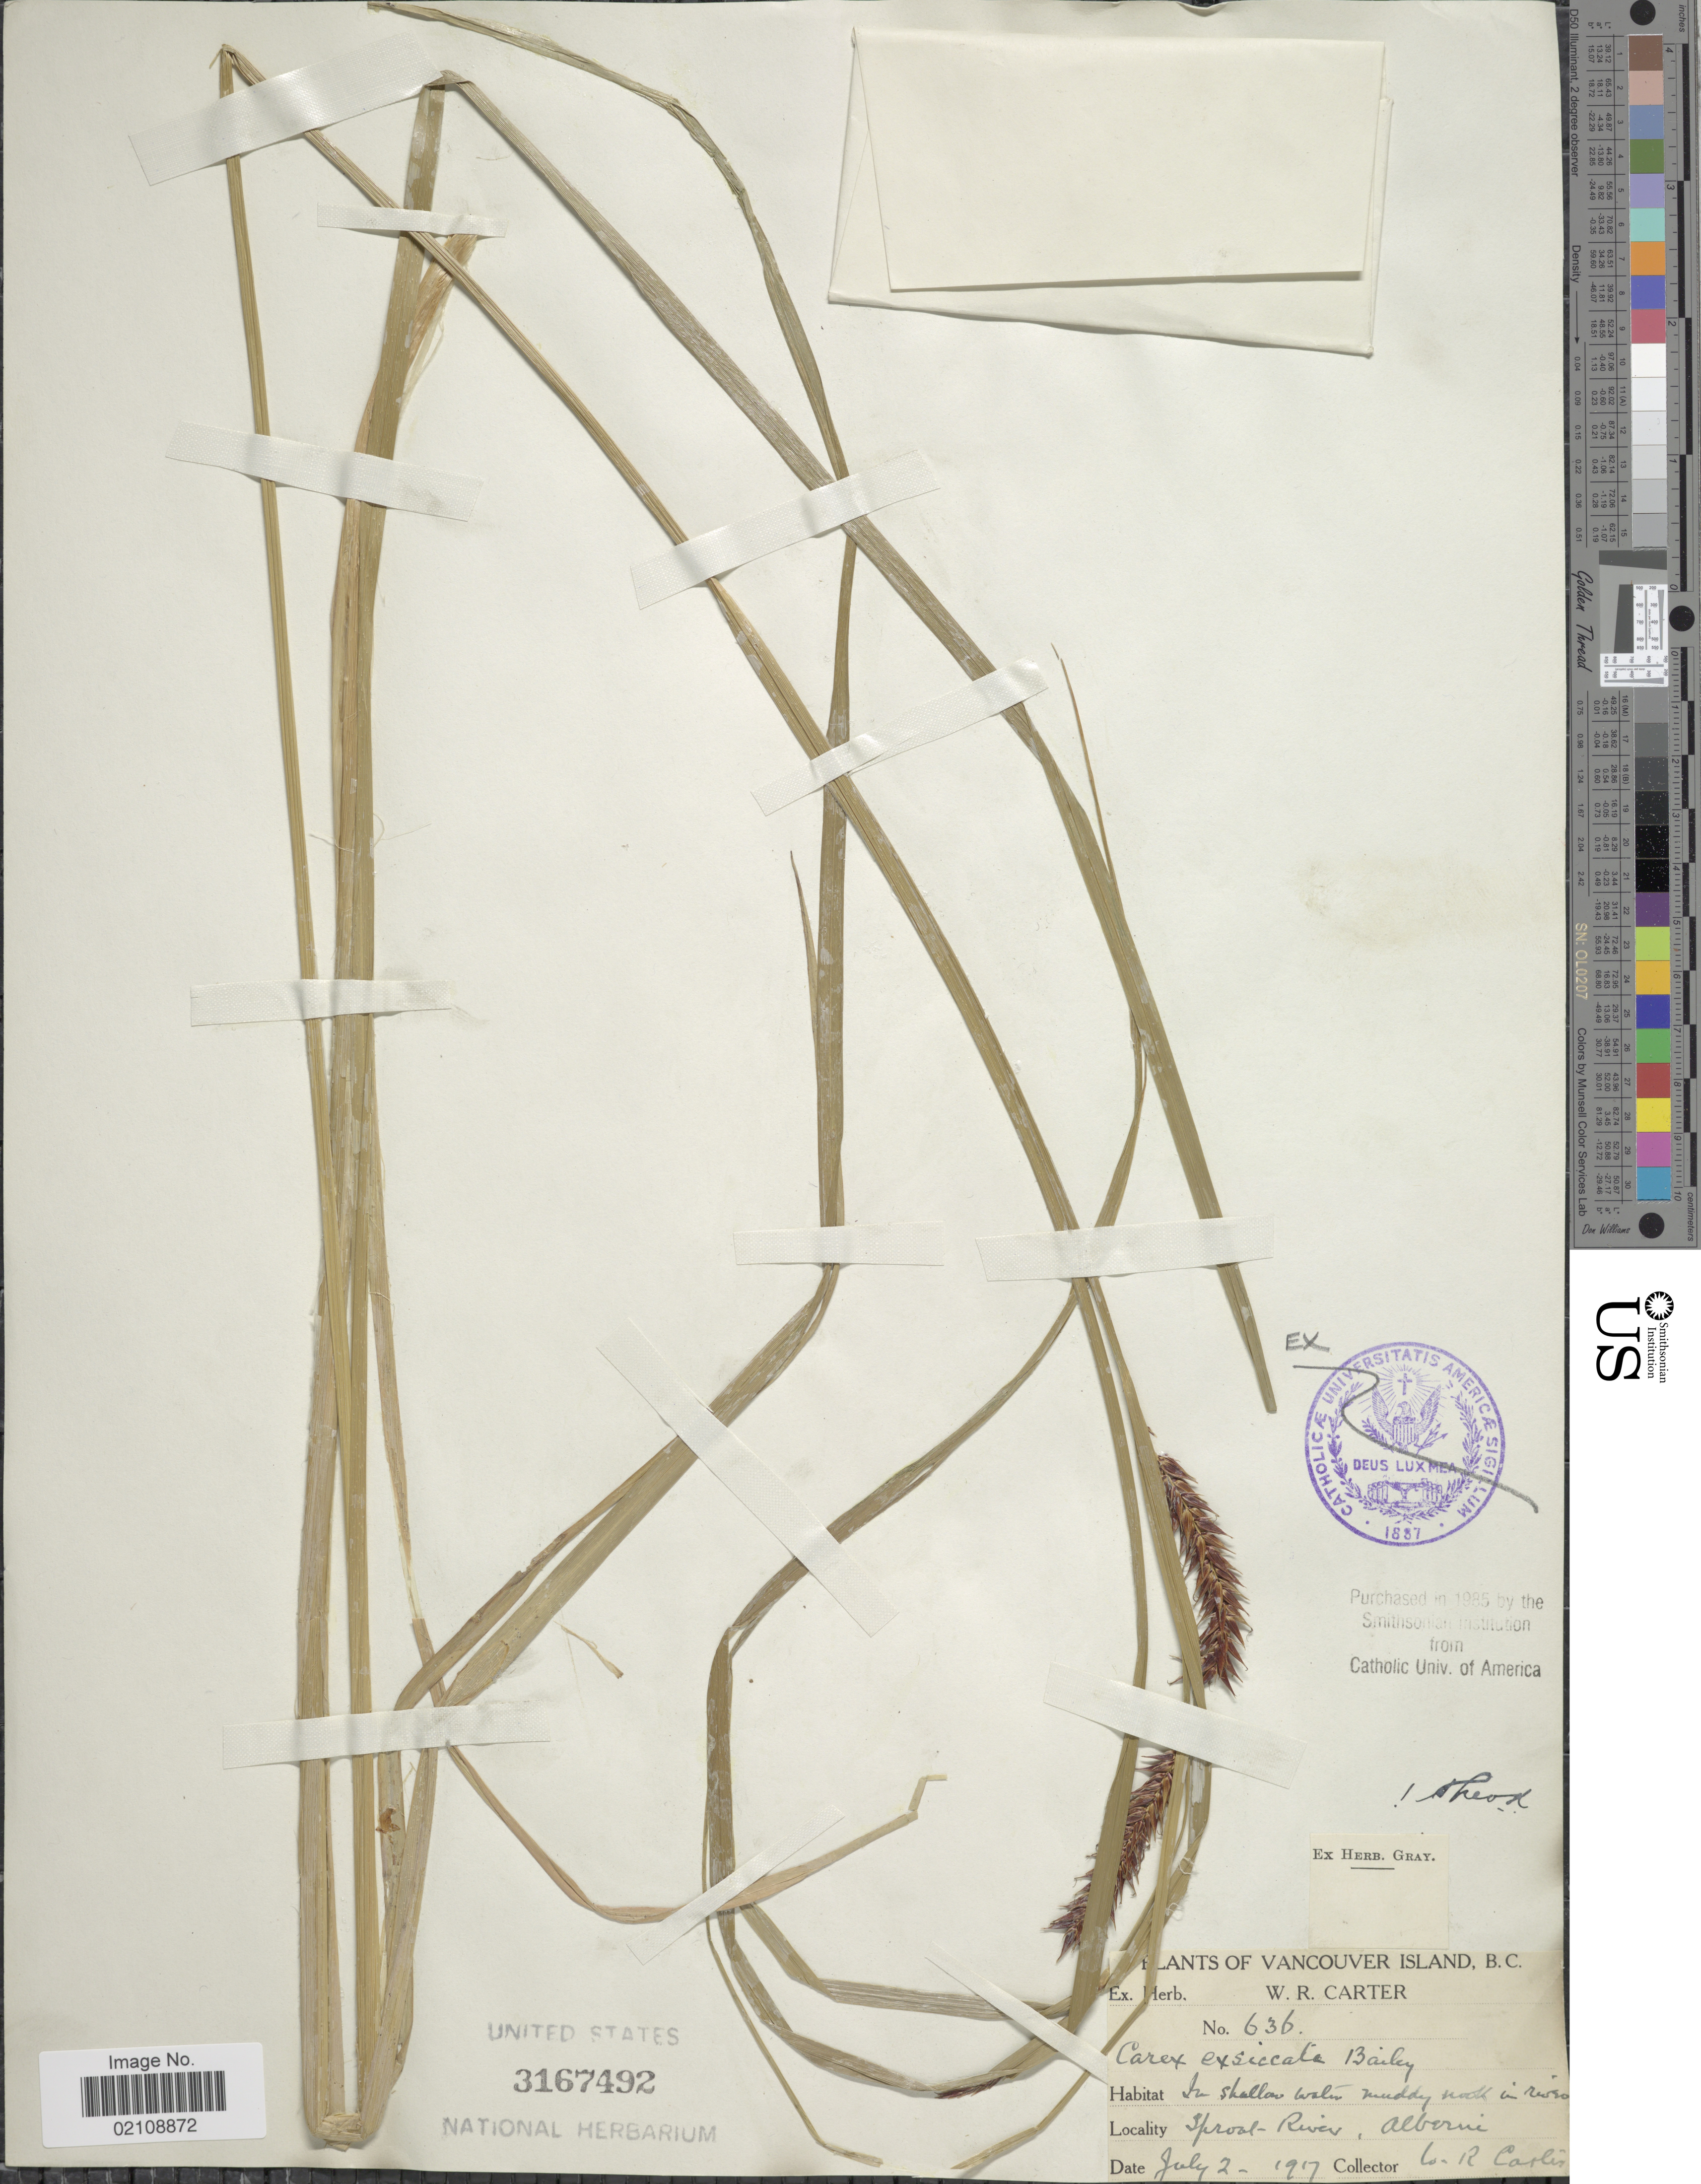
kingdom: Plantae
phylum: Tracheophyta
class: Liliopsida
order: Poales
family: Cyperaceae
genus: Carex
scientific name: Carex exsiccata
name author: L.H. Bailey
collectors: W. R. Carter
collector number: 636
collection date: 1917-07-02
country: Canada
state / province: British Columbia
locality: Vancouver Island, Sproat River, Alberni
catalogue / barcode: US 3167492